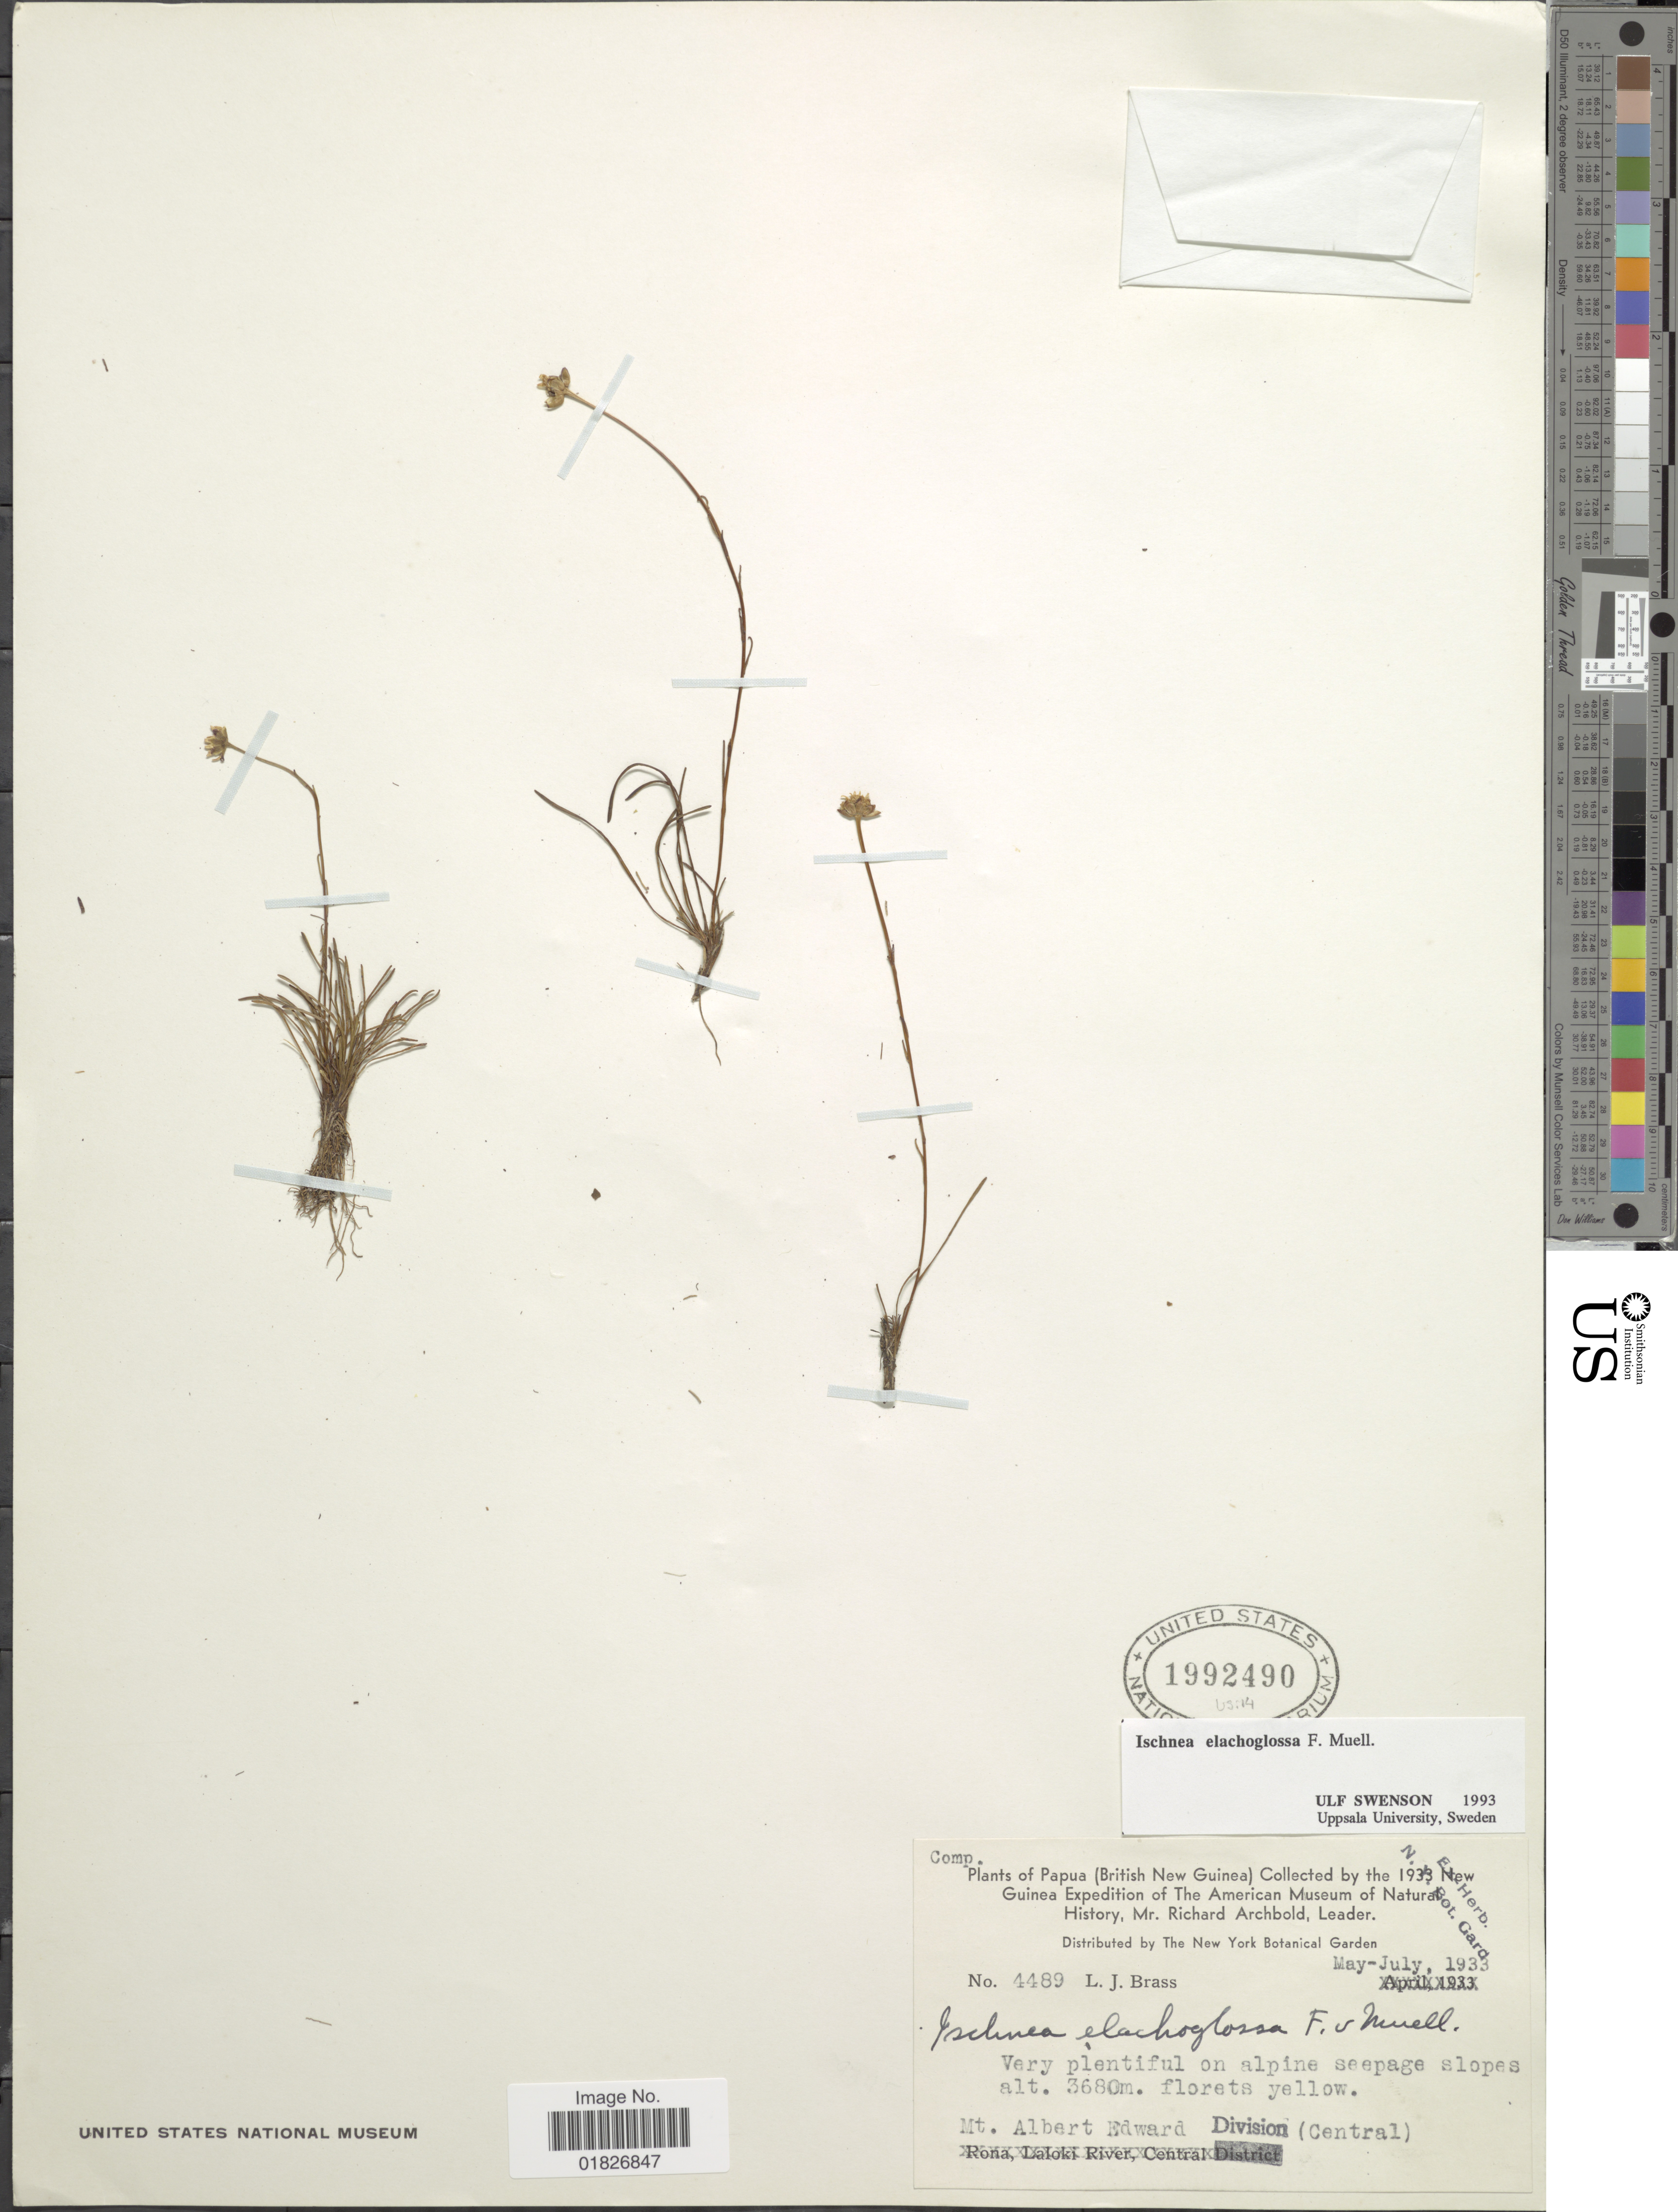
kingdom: Plantae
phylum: Tracheophyta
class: Magnoliopsida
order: Asterales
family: Asteraceae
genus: Ischnea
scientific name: Ischnea elachoglossa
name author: F. Muell.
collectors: L. J. Brass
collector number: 4489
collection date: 1933-05/1933-07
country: Papua New Guinea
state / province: Central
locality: Papua (British New Guinea), Mt. Albert Edward Division (Central)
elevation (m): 3680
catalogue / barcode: US 1992490